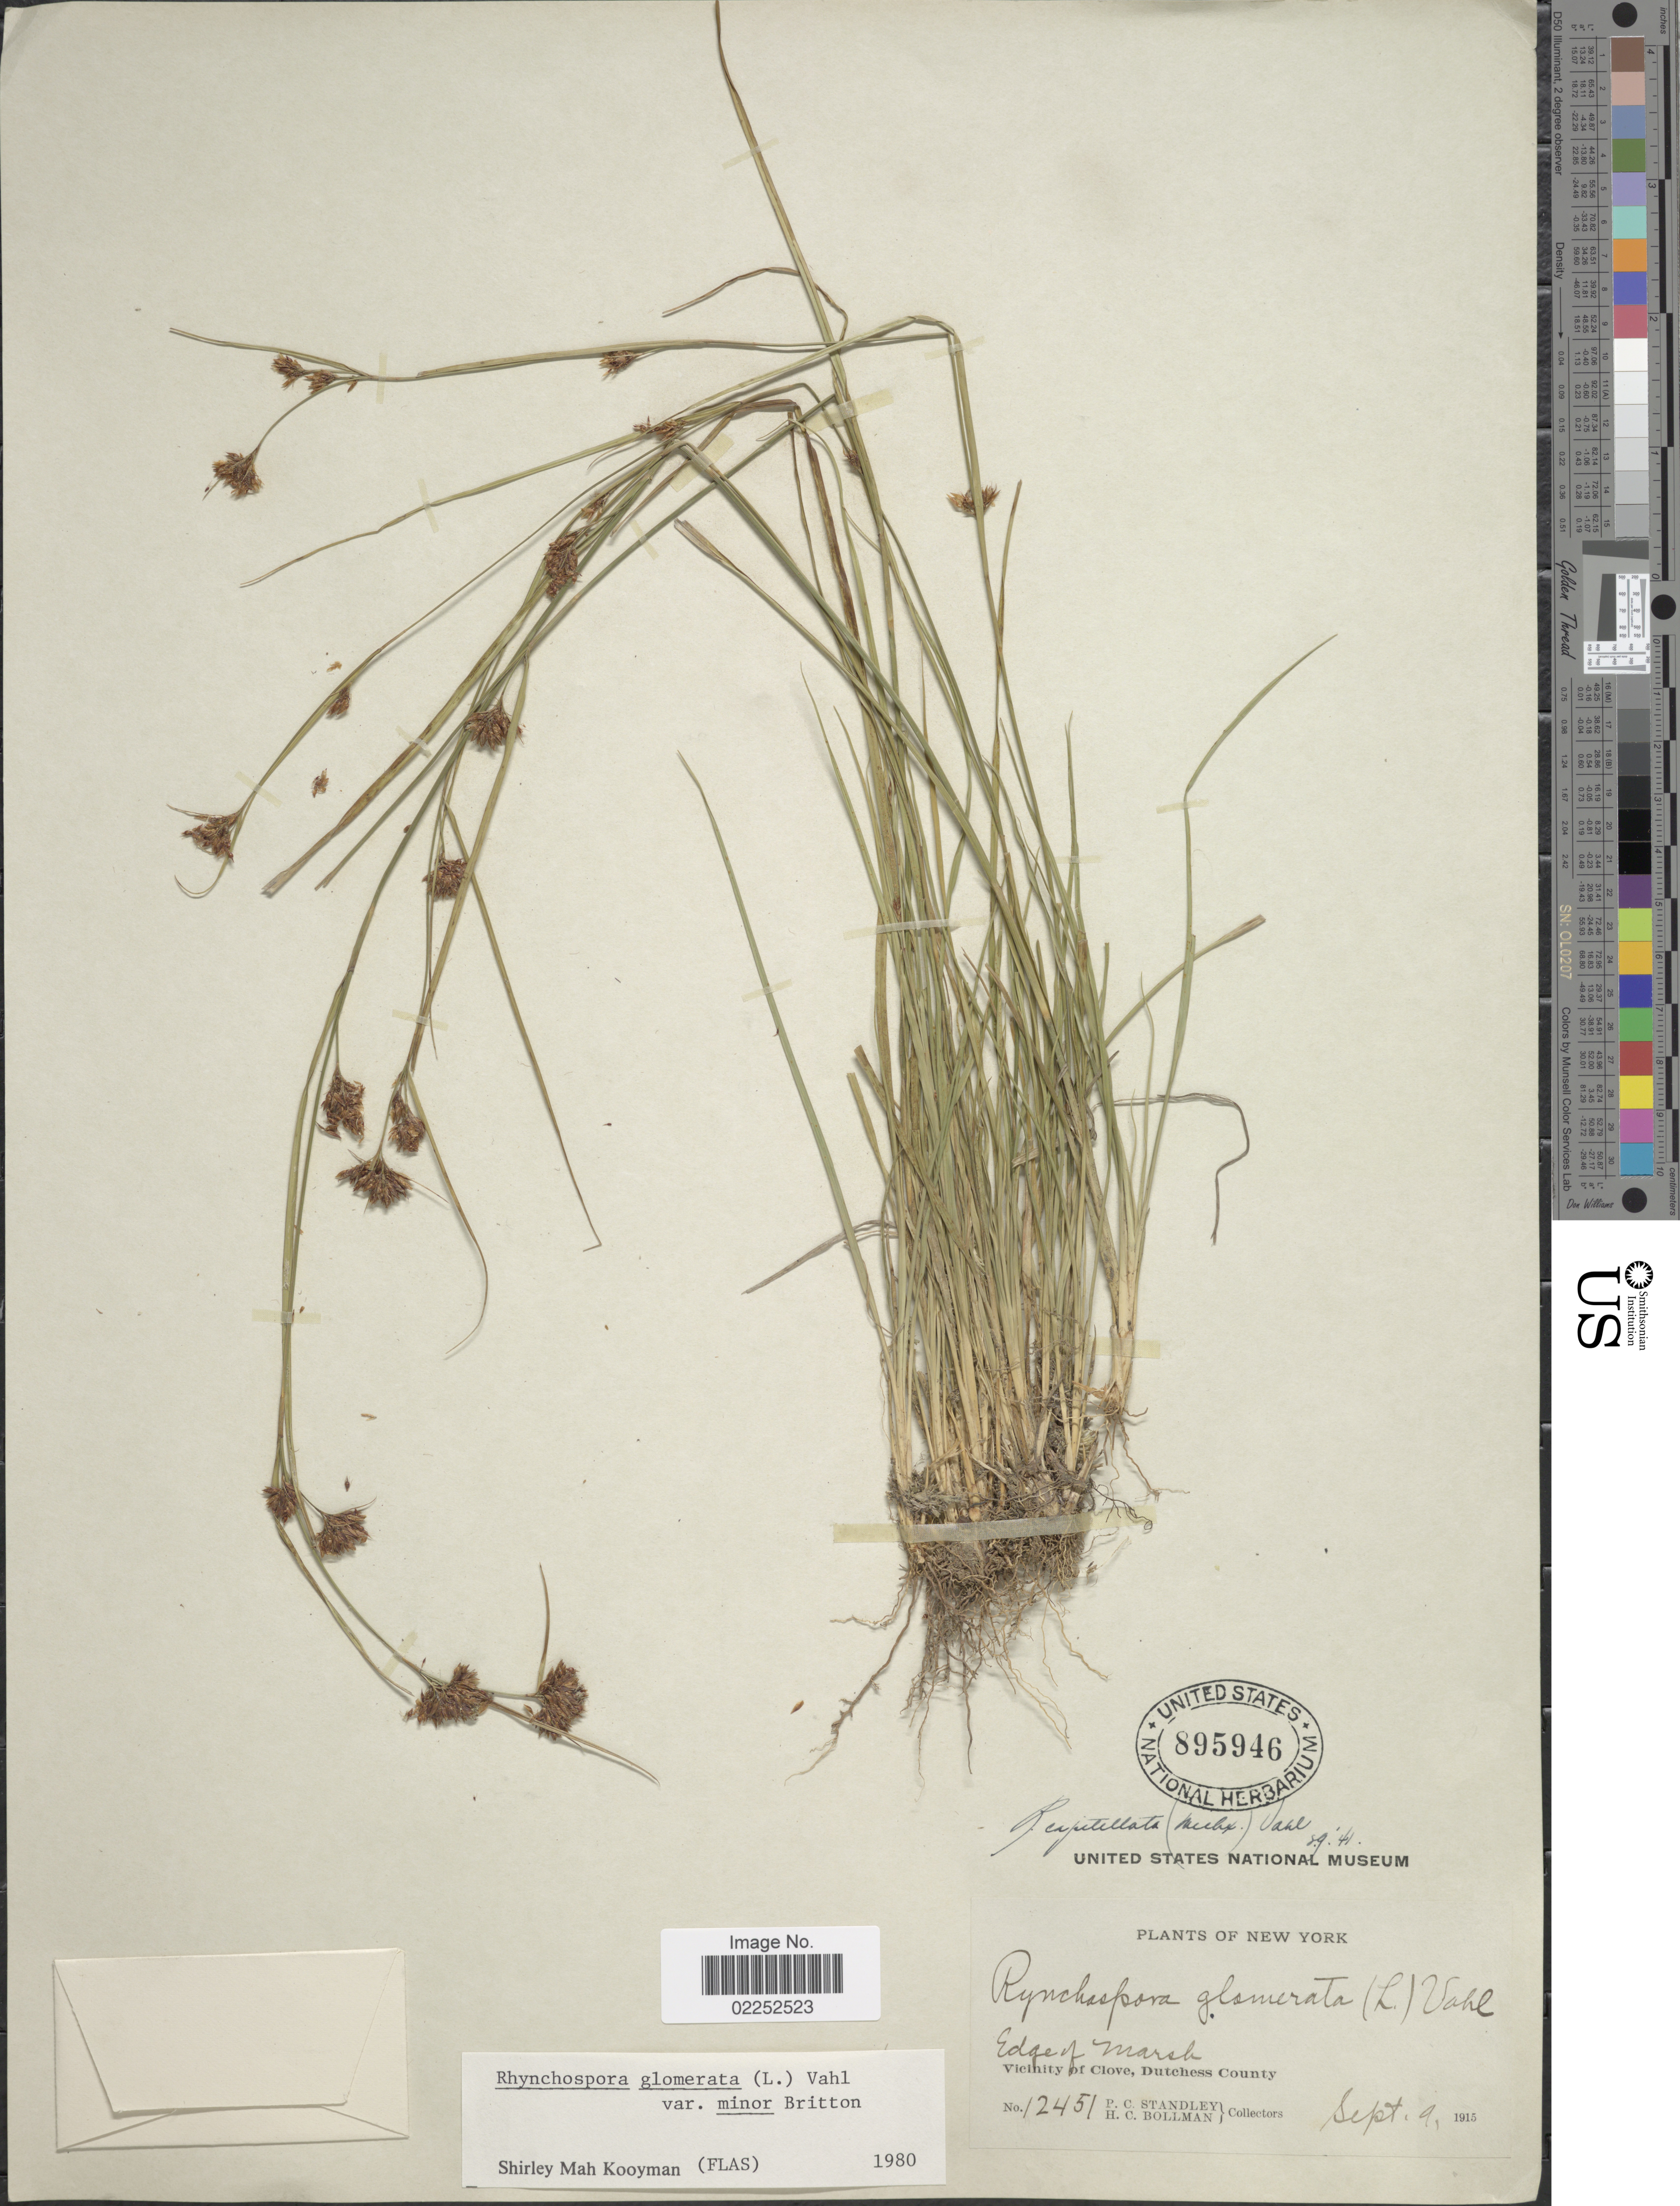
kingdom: Plantae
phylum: Tracheophyta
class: Liliopsida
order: Poales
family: Cyperaceae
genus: Rhynchospora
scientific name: Rhynchospora capitellata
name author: (Michx.) Vahl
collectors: P. C. Standley & H. C. Bollman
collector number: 12451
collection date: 1915-09-09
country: United States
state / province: New York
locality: Edge of marsh, Vicinity of Clove, Dutchess County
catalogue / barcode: US 895946